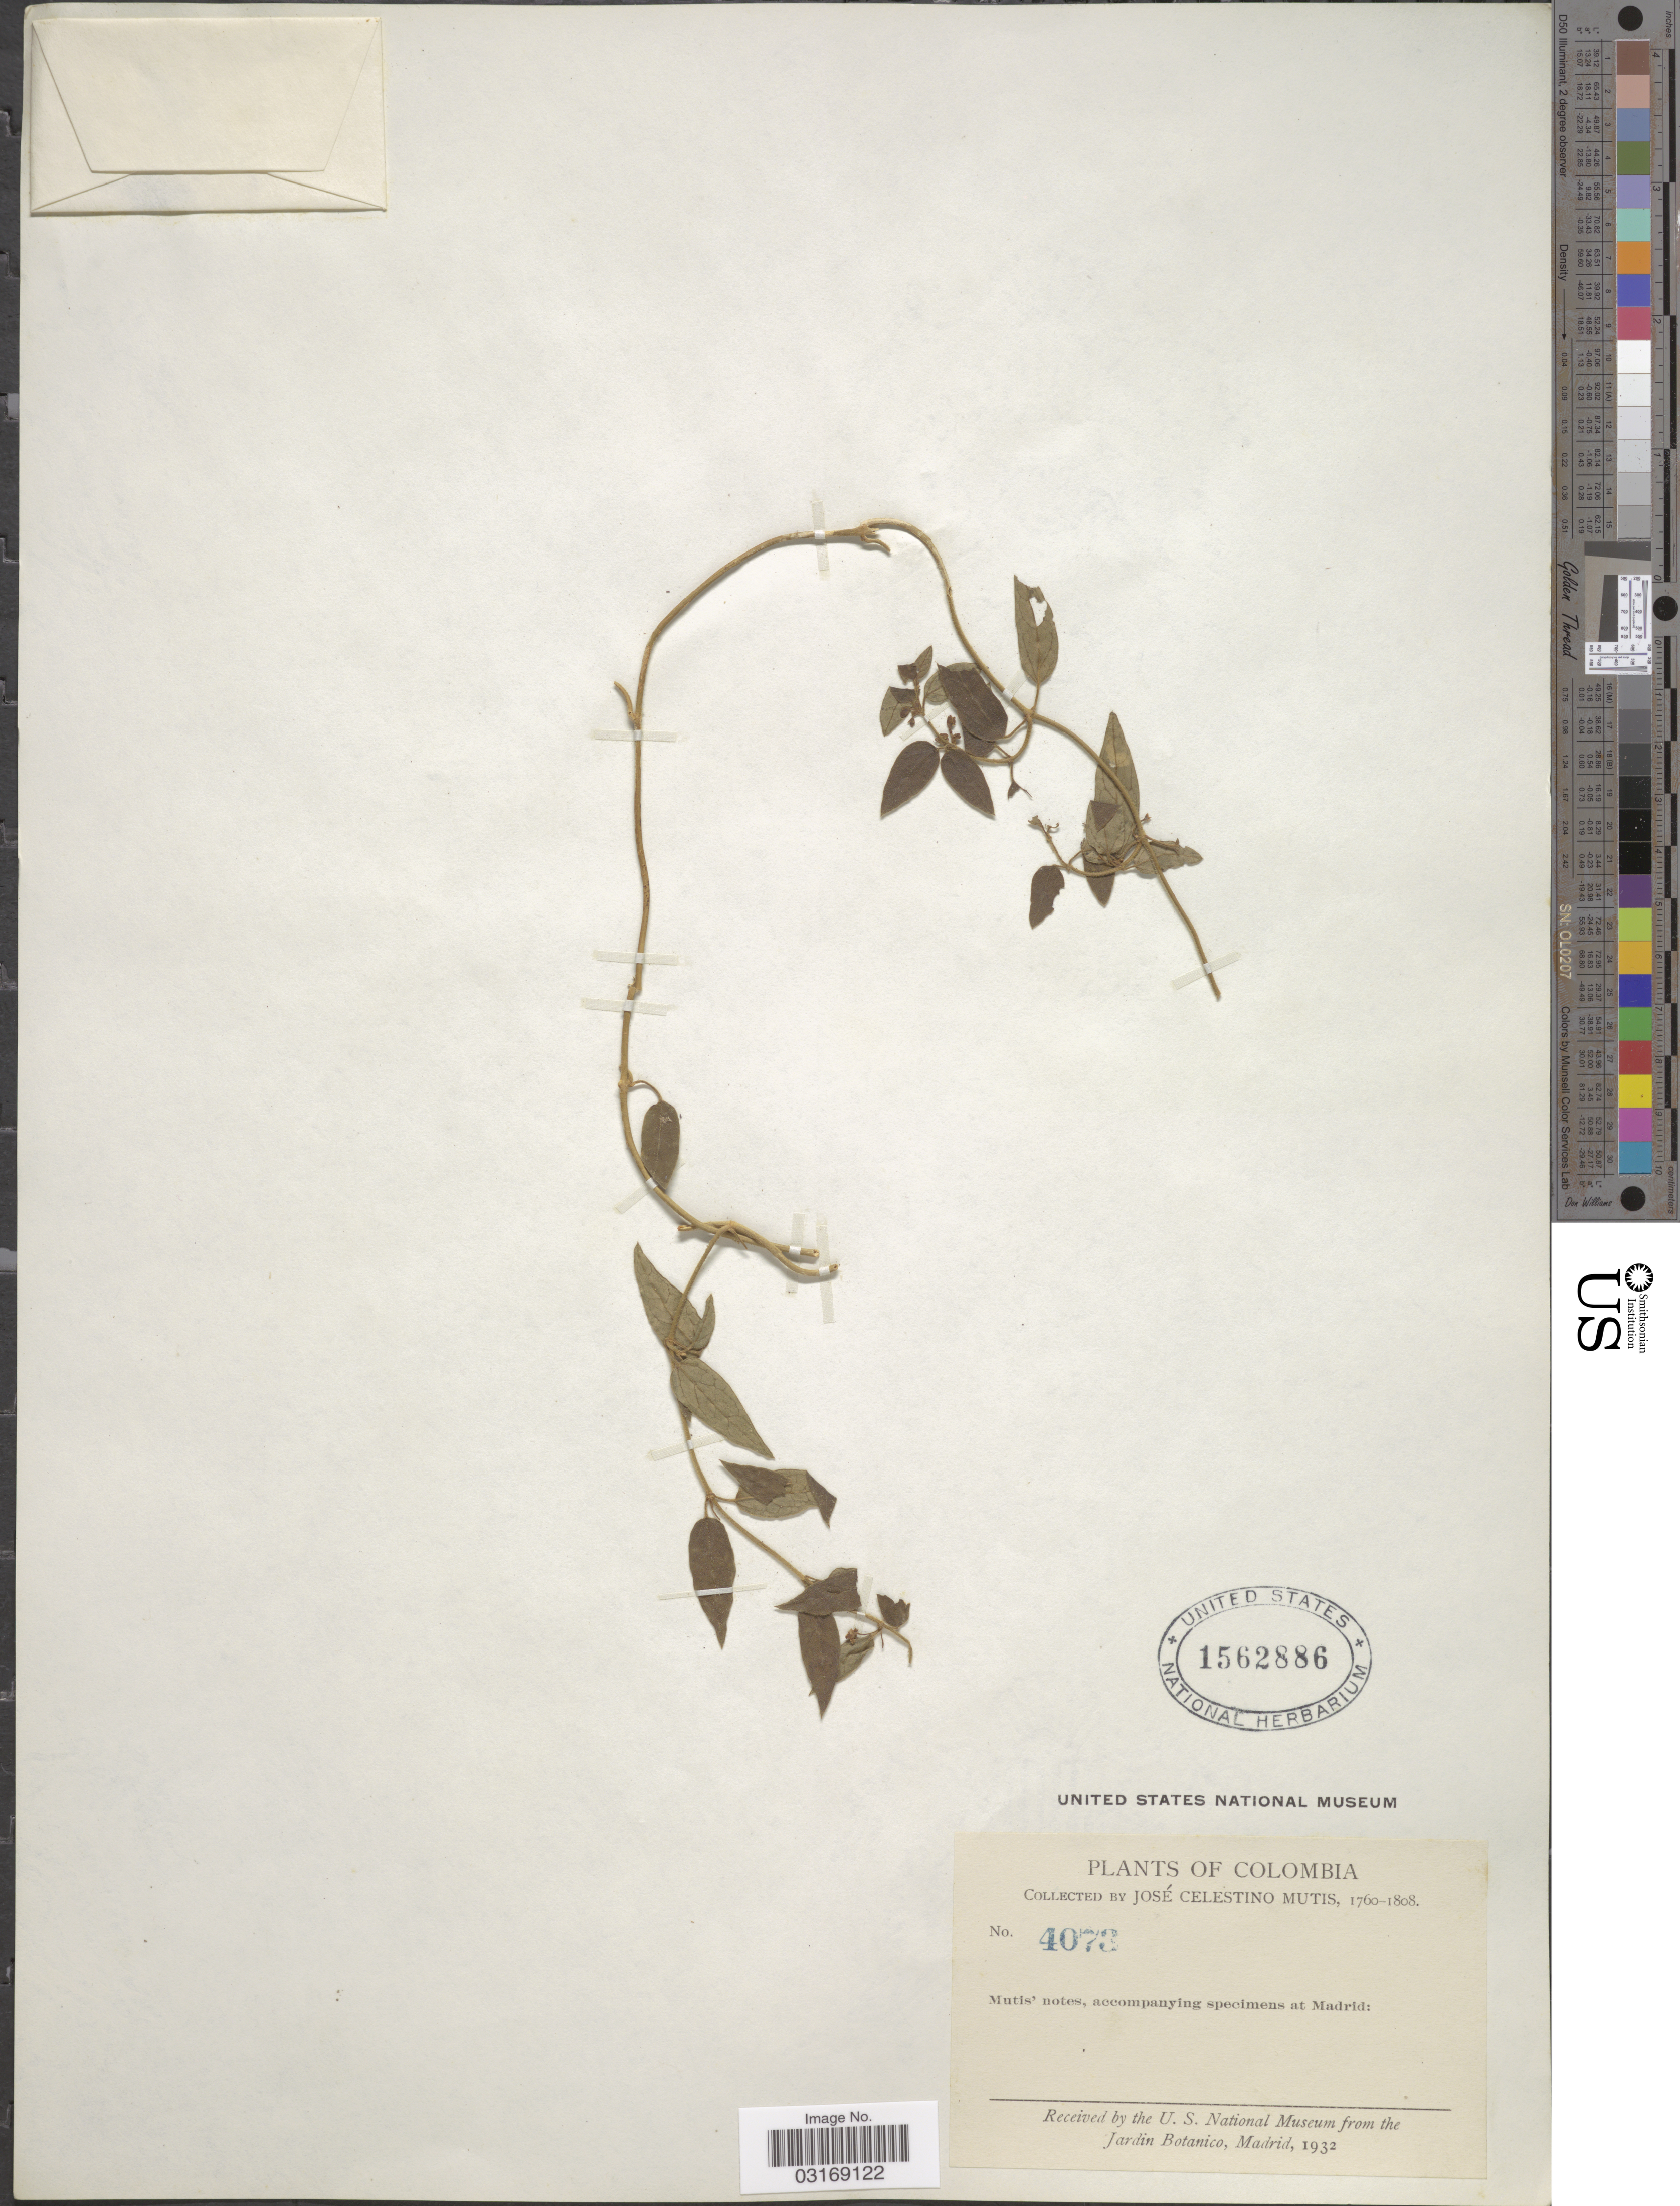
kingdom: Plantae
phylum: Tracheophyta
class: Magnoliopsida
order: Gentianales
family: Apocynaceae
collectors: J. C. B. Mutis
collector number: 4073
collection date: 1760/1808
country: Colombia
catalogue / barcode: US 1562886